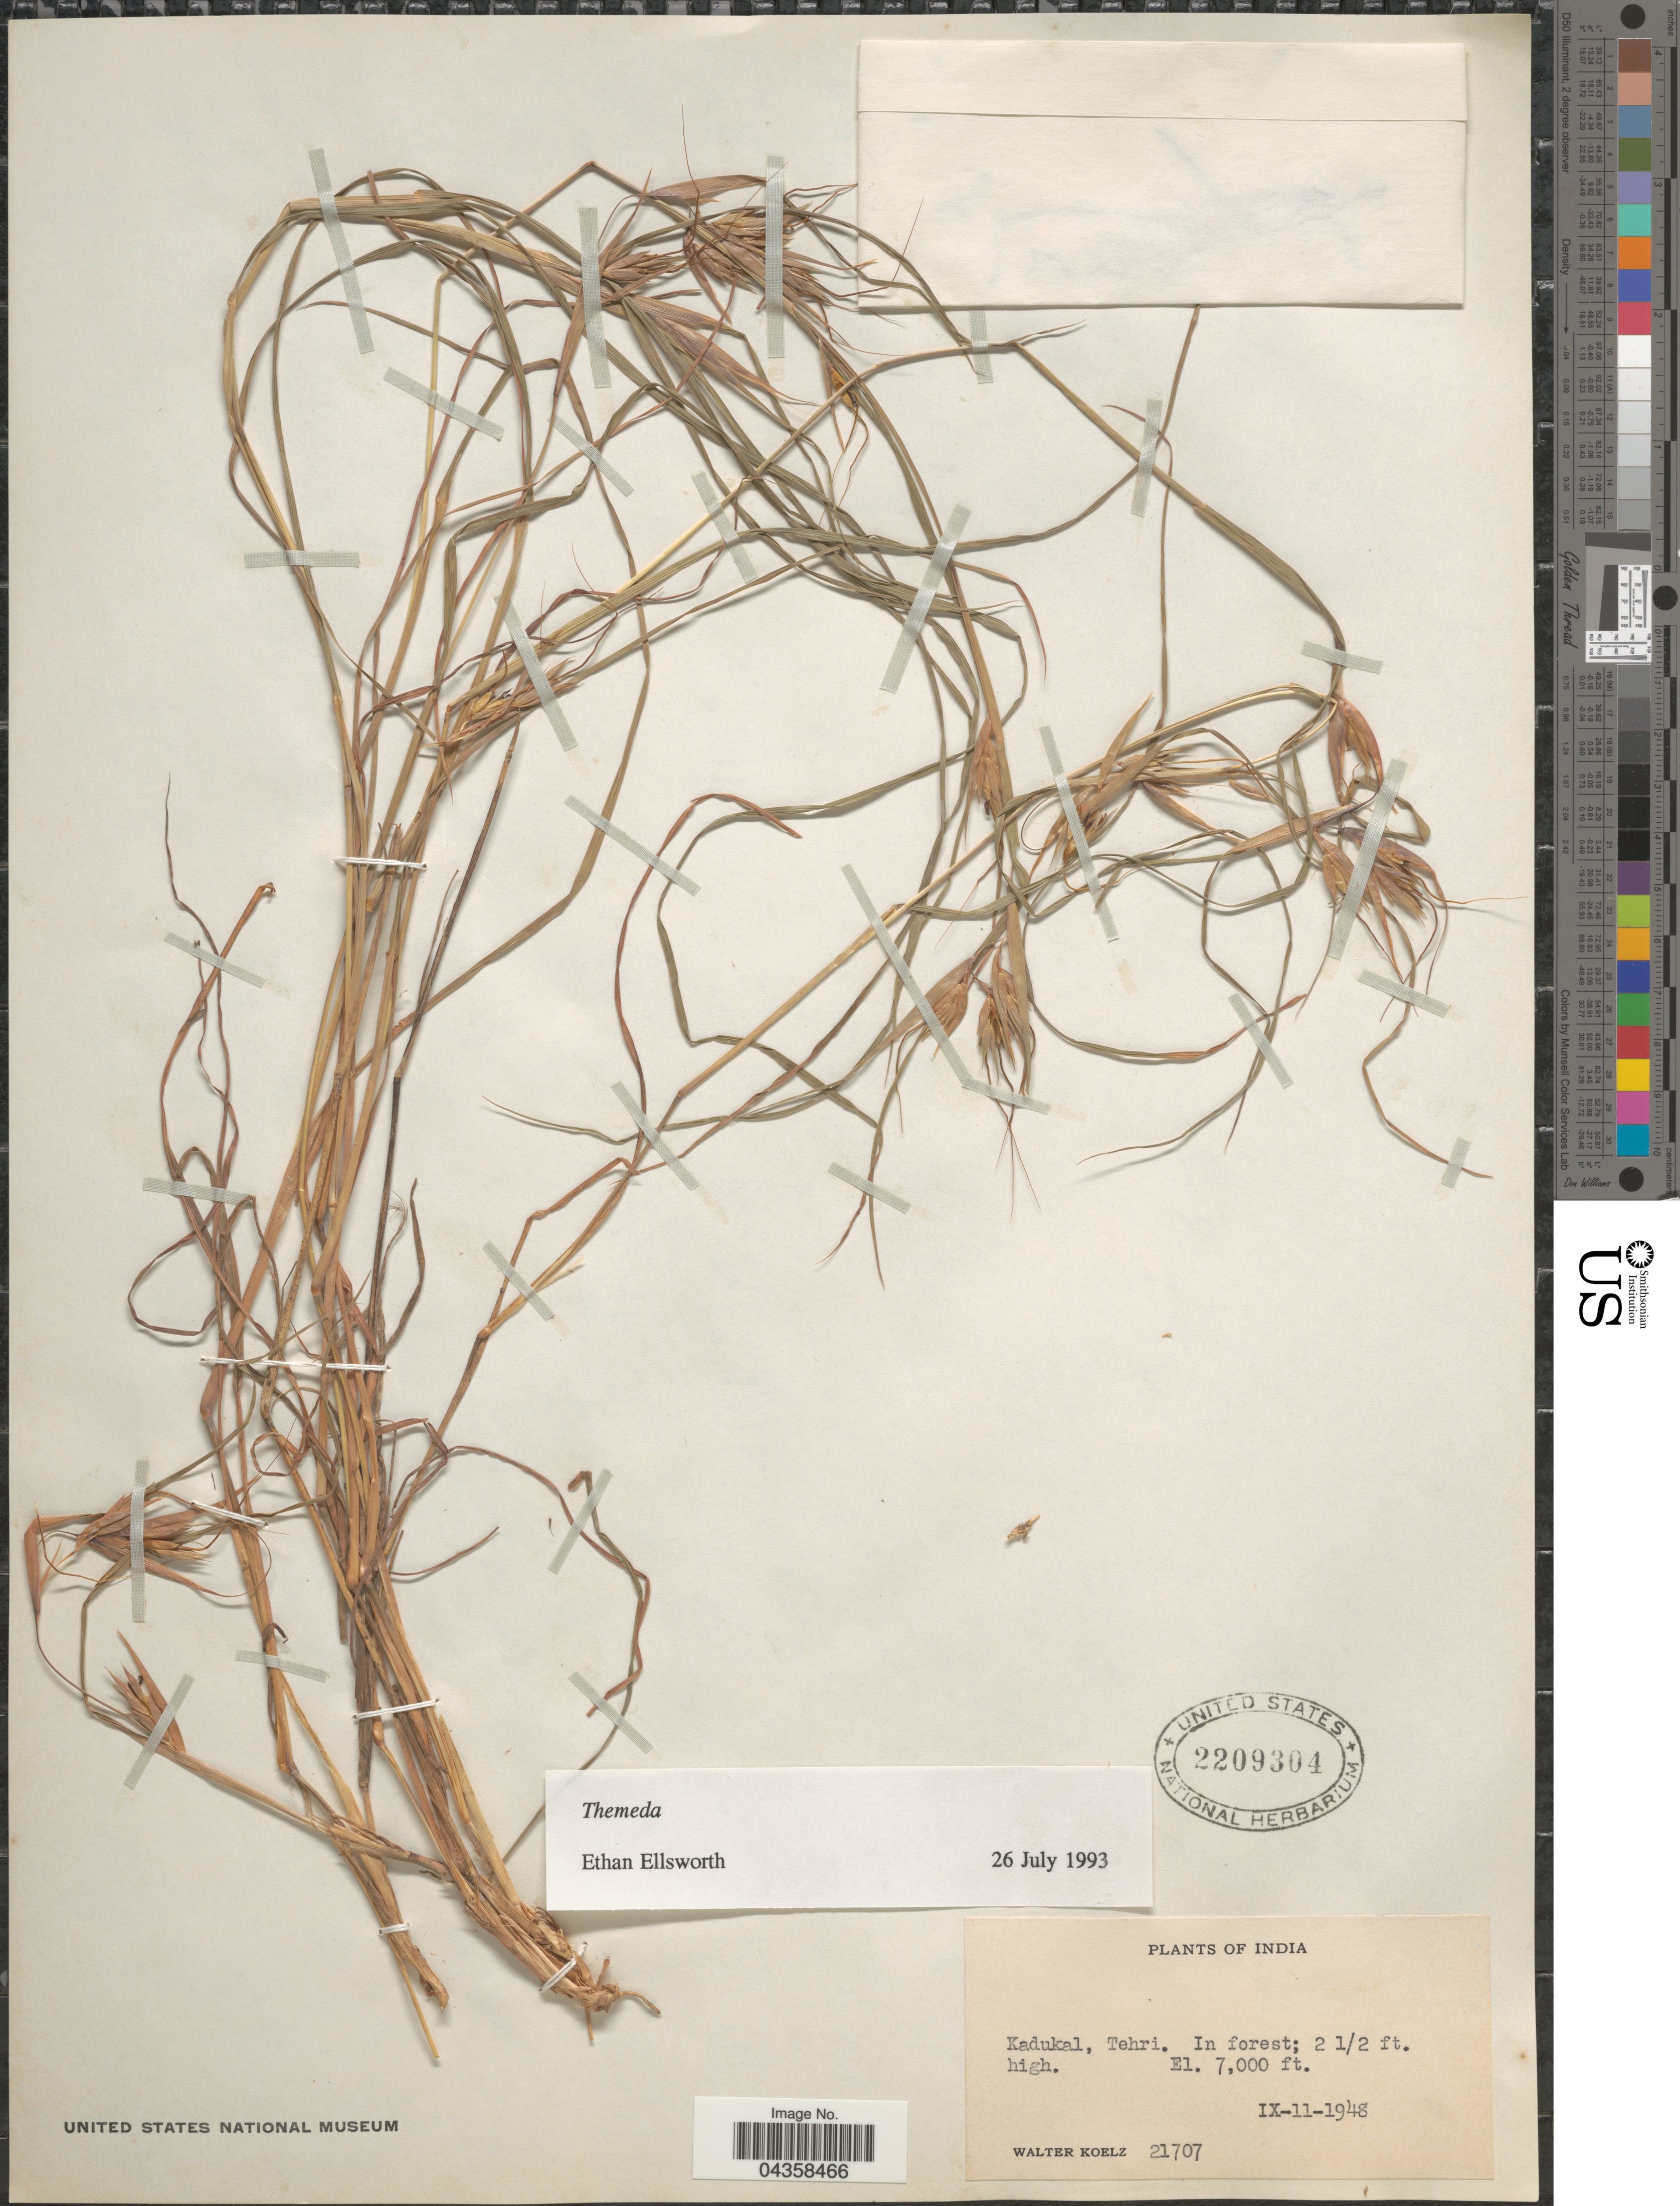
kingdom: Plantae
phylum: Tracheophyta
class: Liliopsida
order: Poales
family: Poaceae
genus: Themeda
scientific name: Themeda sp.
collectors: W. N. Koelz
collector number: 21707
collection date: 1948-09-11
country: India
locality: Kadukal, Tehri.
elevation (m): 2134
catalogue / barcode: US 2209304